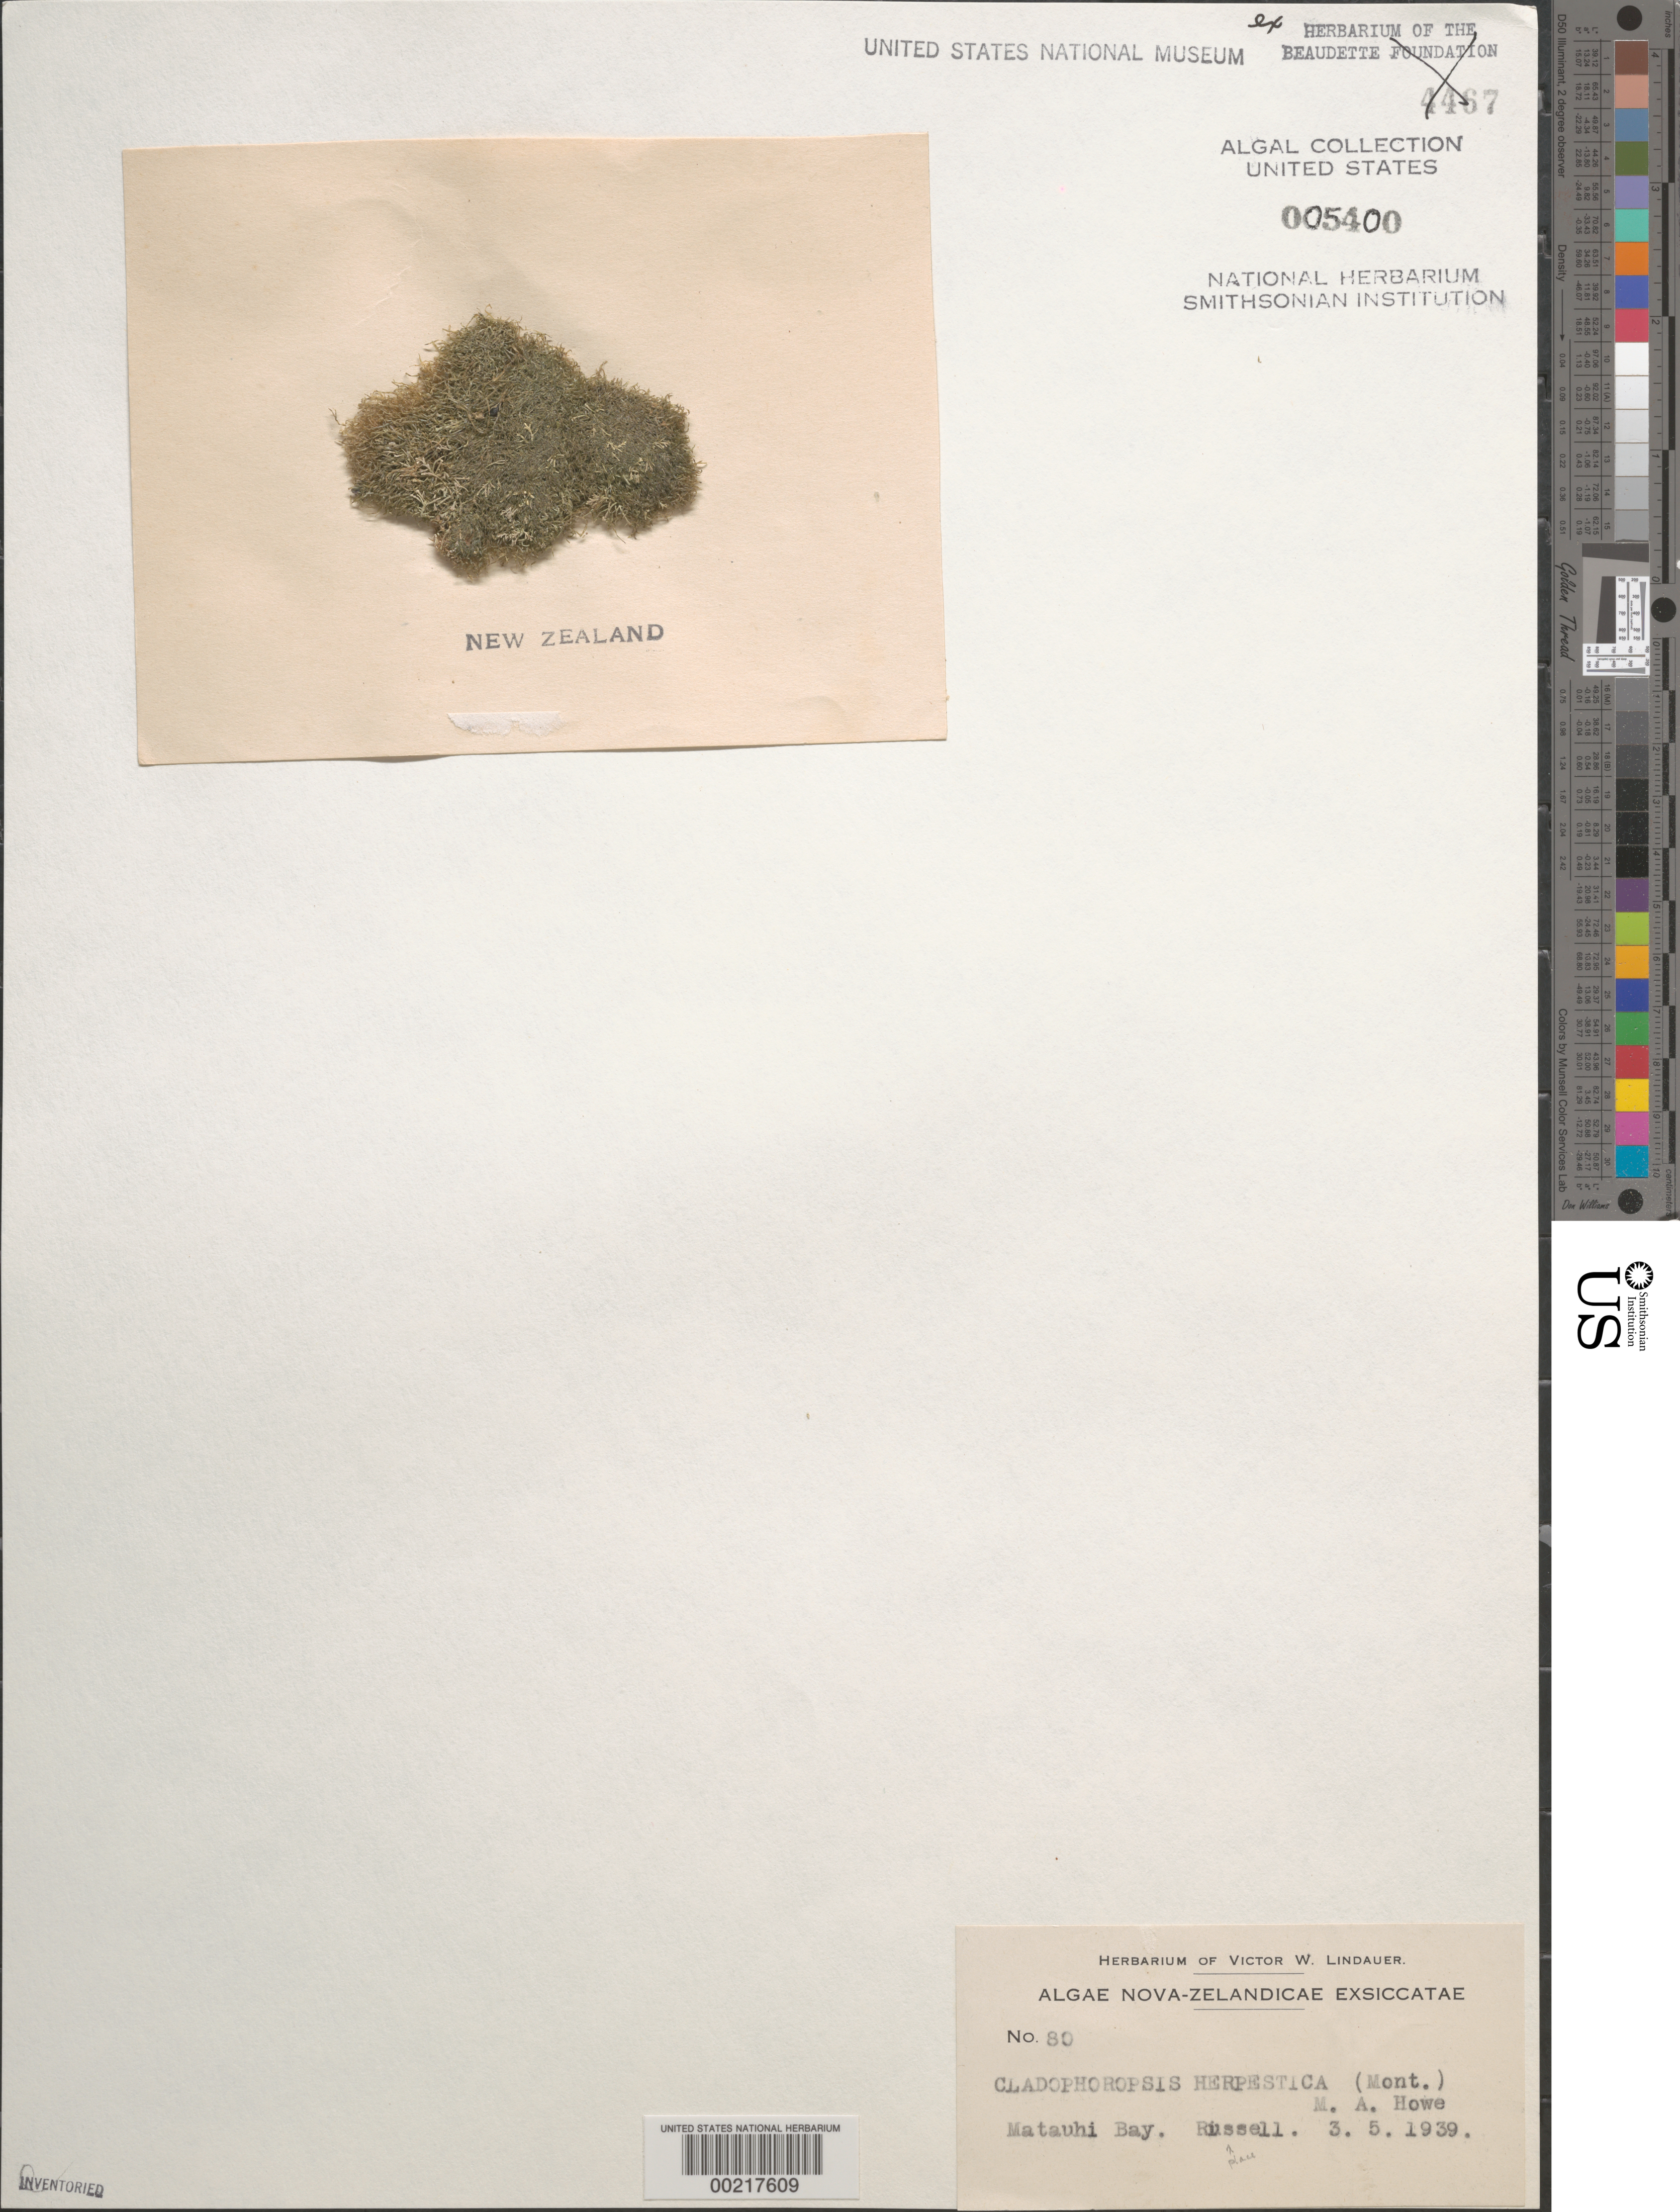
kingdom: Plantae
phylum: Chlorophyta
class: Ulvophyceae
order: Cladophorales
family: Cladophoraceae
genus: Lychaete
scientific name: Lychaete herpestica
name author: (Montagne) M.J. Wynne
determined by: Algae name updating Project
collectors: V. Lindauer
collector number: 80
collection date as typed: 03 May 1939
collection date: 1939-05-03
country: New Zealand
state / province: Northland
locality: Russell, matauhi bay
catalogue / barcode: US 5400